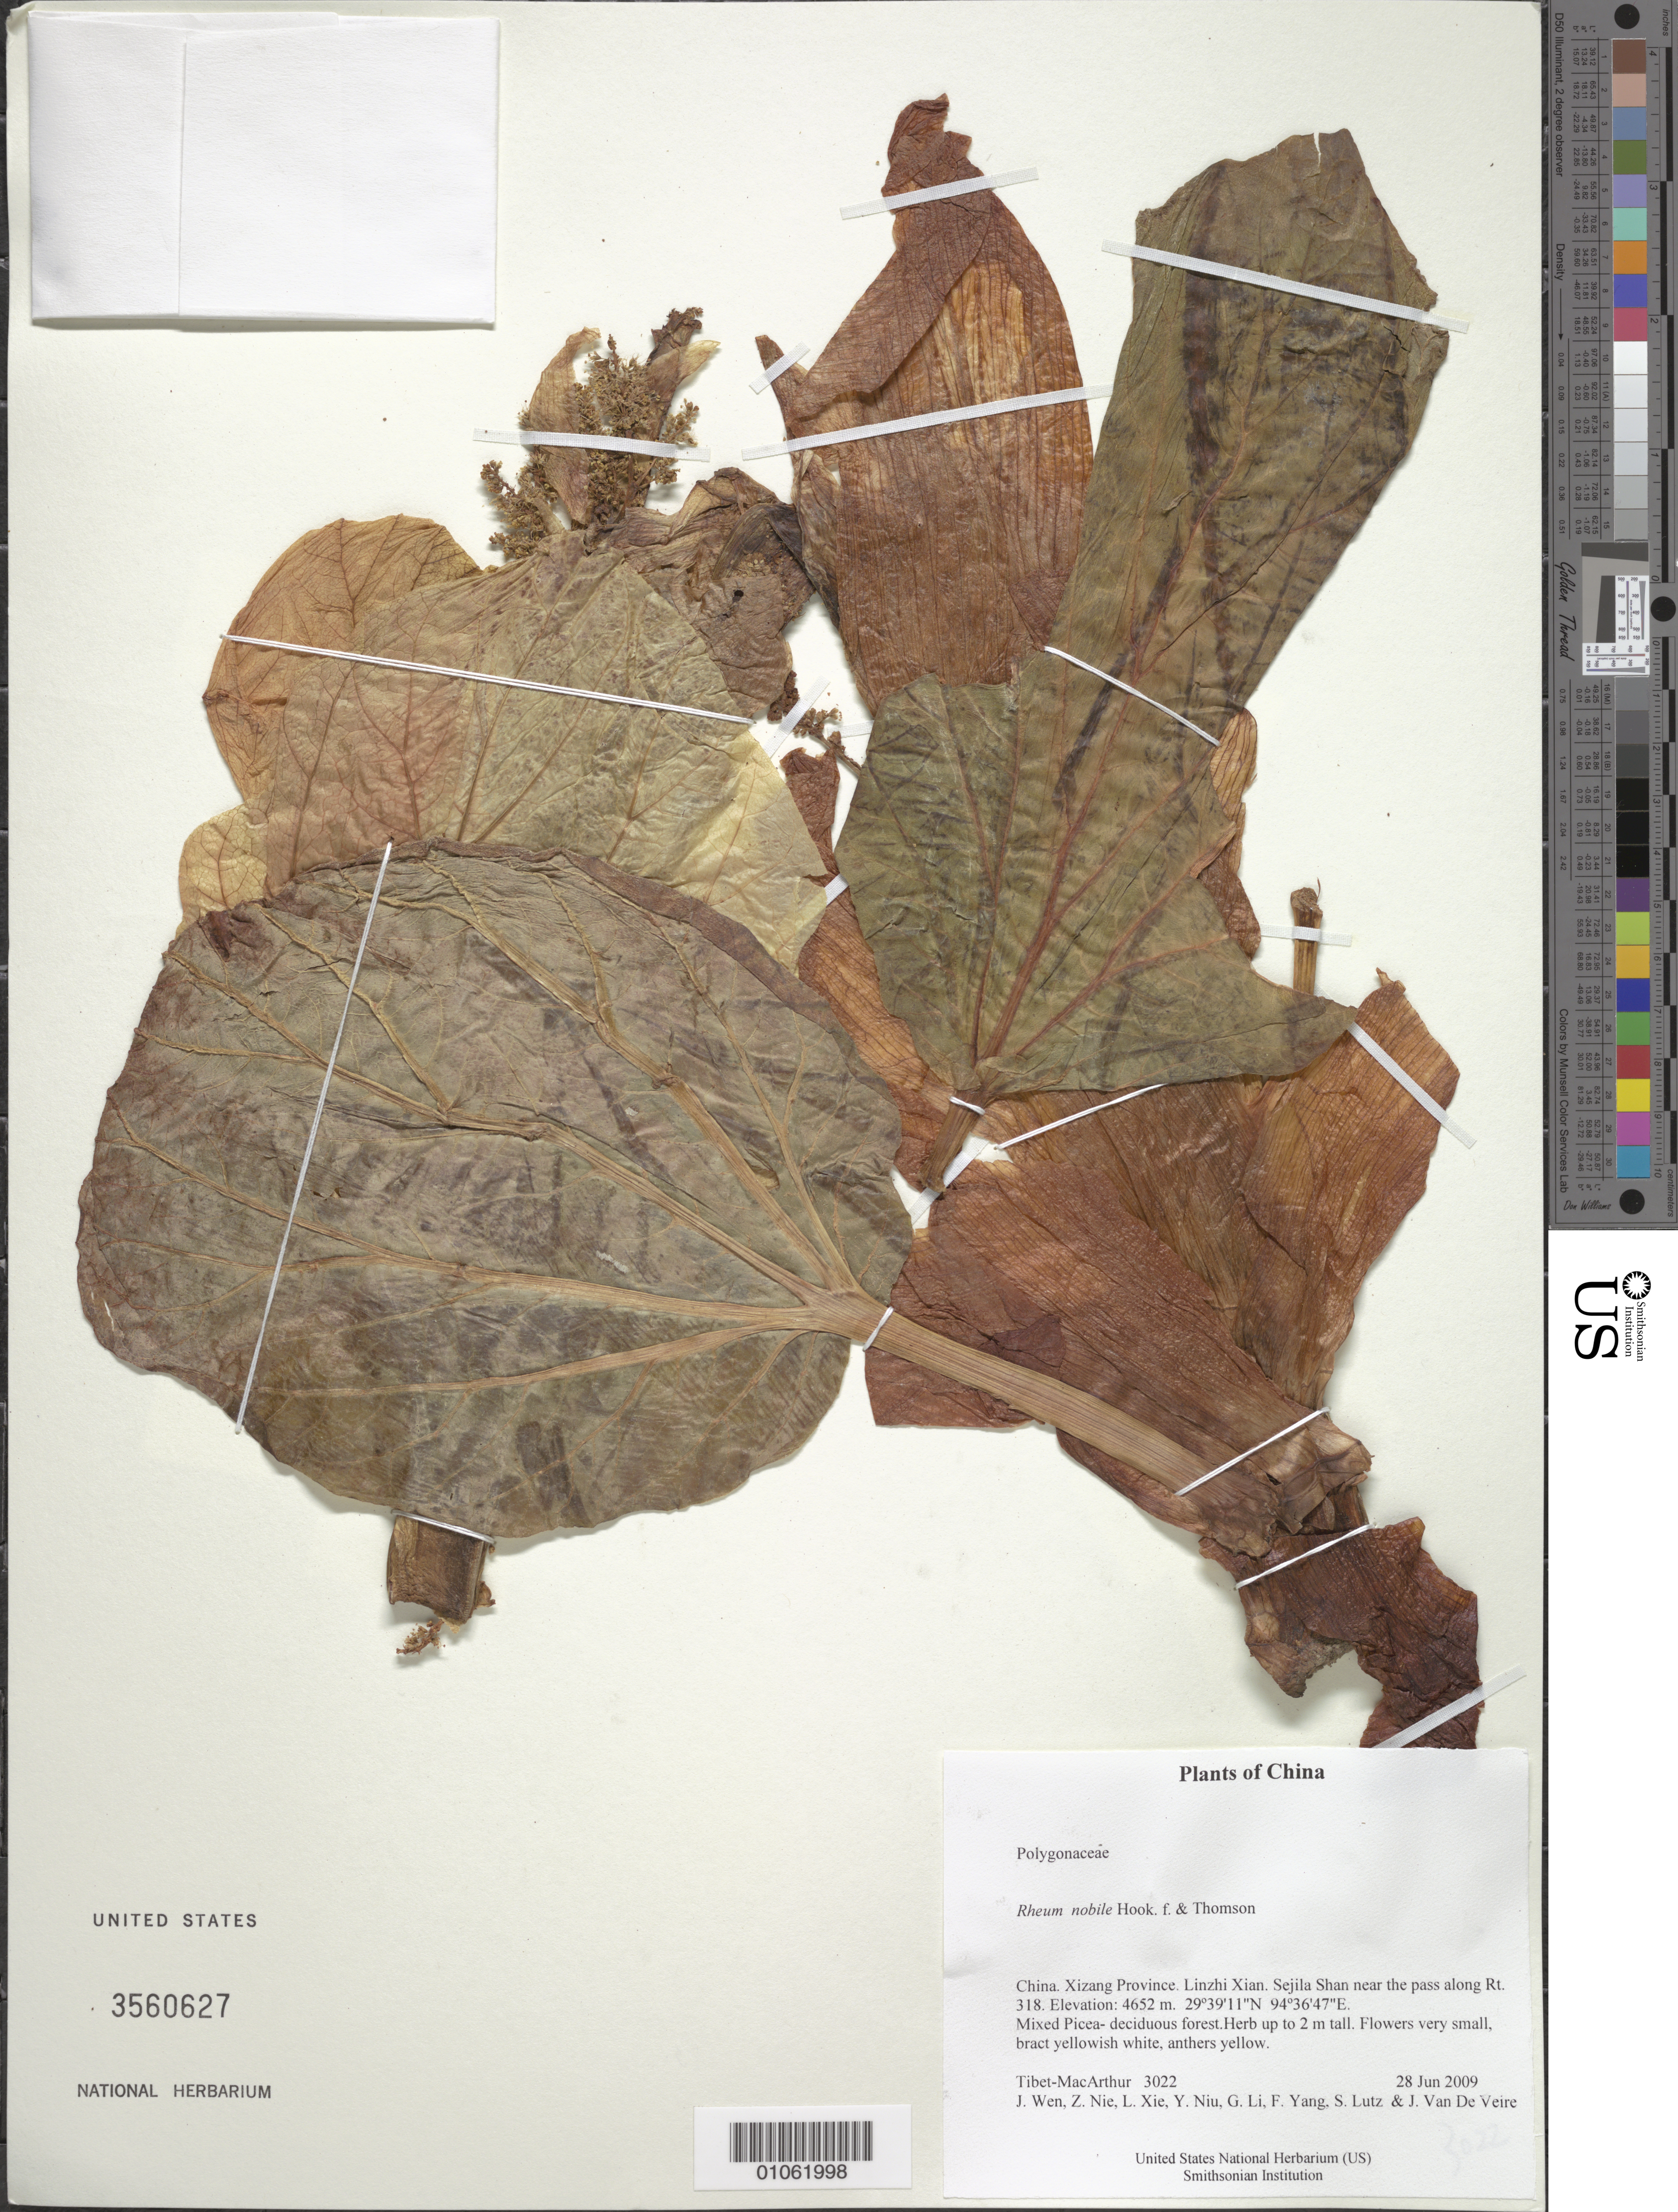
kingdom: Plantae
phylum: Tracheophyta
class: Magnoliopsida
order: Caryophyllales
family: Polygonaceae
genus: Rheum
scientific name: Rheum nobile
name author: Hook. f. & Thomson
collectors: Tibet-MacArthur, J. Wen, Z. Nie, L. Xie, Y. Niu, G. Li, F. Yang, S. Lutz & J. Van De Veire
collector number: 3022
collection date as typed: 28 Jun 2009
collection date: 2009-06-28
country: China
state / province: Xizang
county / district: Linzhi Xian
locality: Sejila Shan near the pass along Rt. 318.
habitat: Mixed Picea- deciduous forest.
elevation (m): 4652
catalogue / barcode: US 3560627